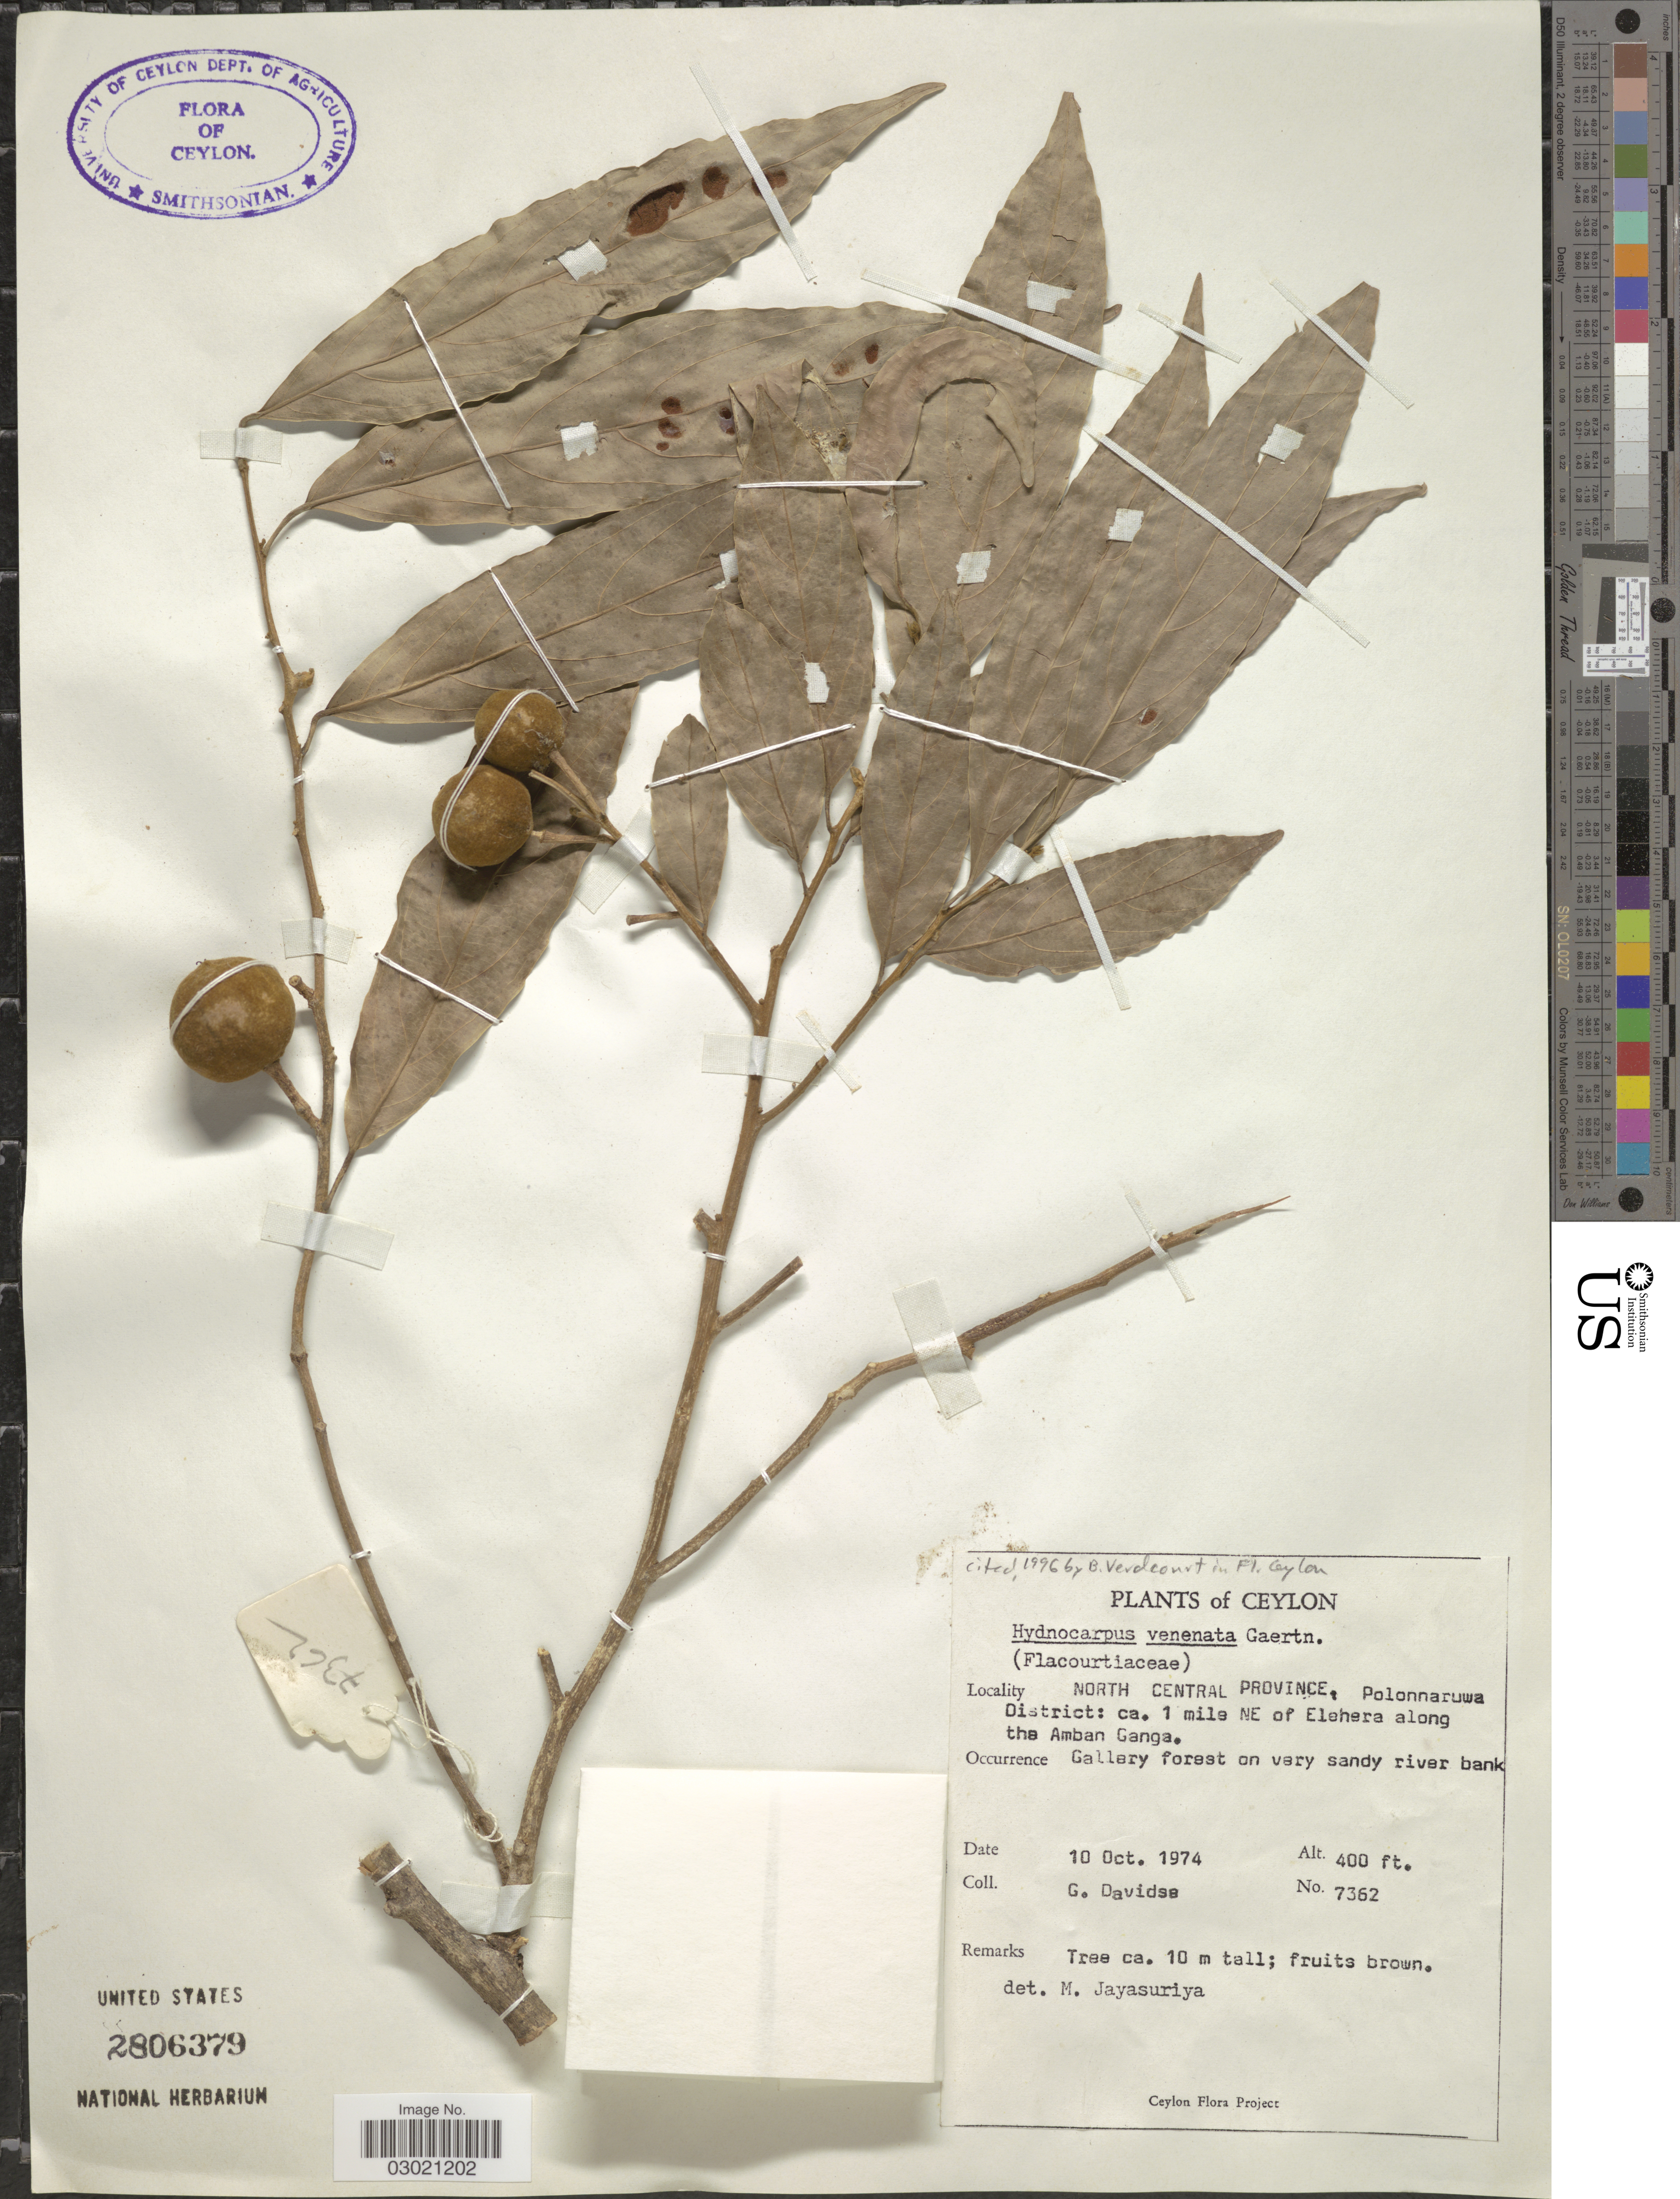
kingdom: Plantae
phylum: Tracheophyta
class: Magnoliopsida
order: Malpighiales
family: Achariaceae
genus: Hydnocarpus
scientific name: Hydnocarpus venenatus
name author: Gaertn.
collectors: G. Davidse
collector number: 7362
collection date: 1974-10-10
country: Sri Lanka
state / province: North Central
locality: Ceylon, Polonnaruwa District: ca. 1 mile NE of Elehera along the Amban Ganga.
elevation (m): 122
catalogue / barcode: US 2806379